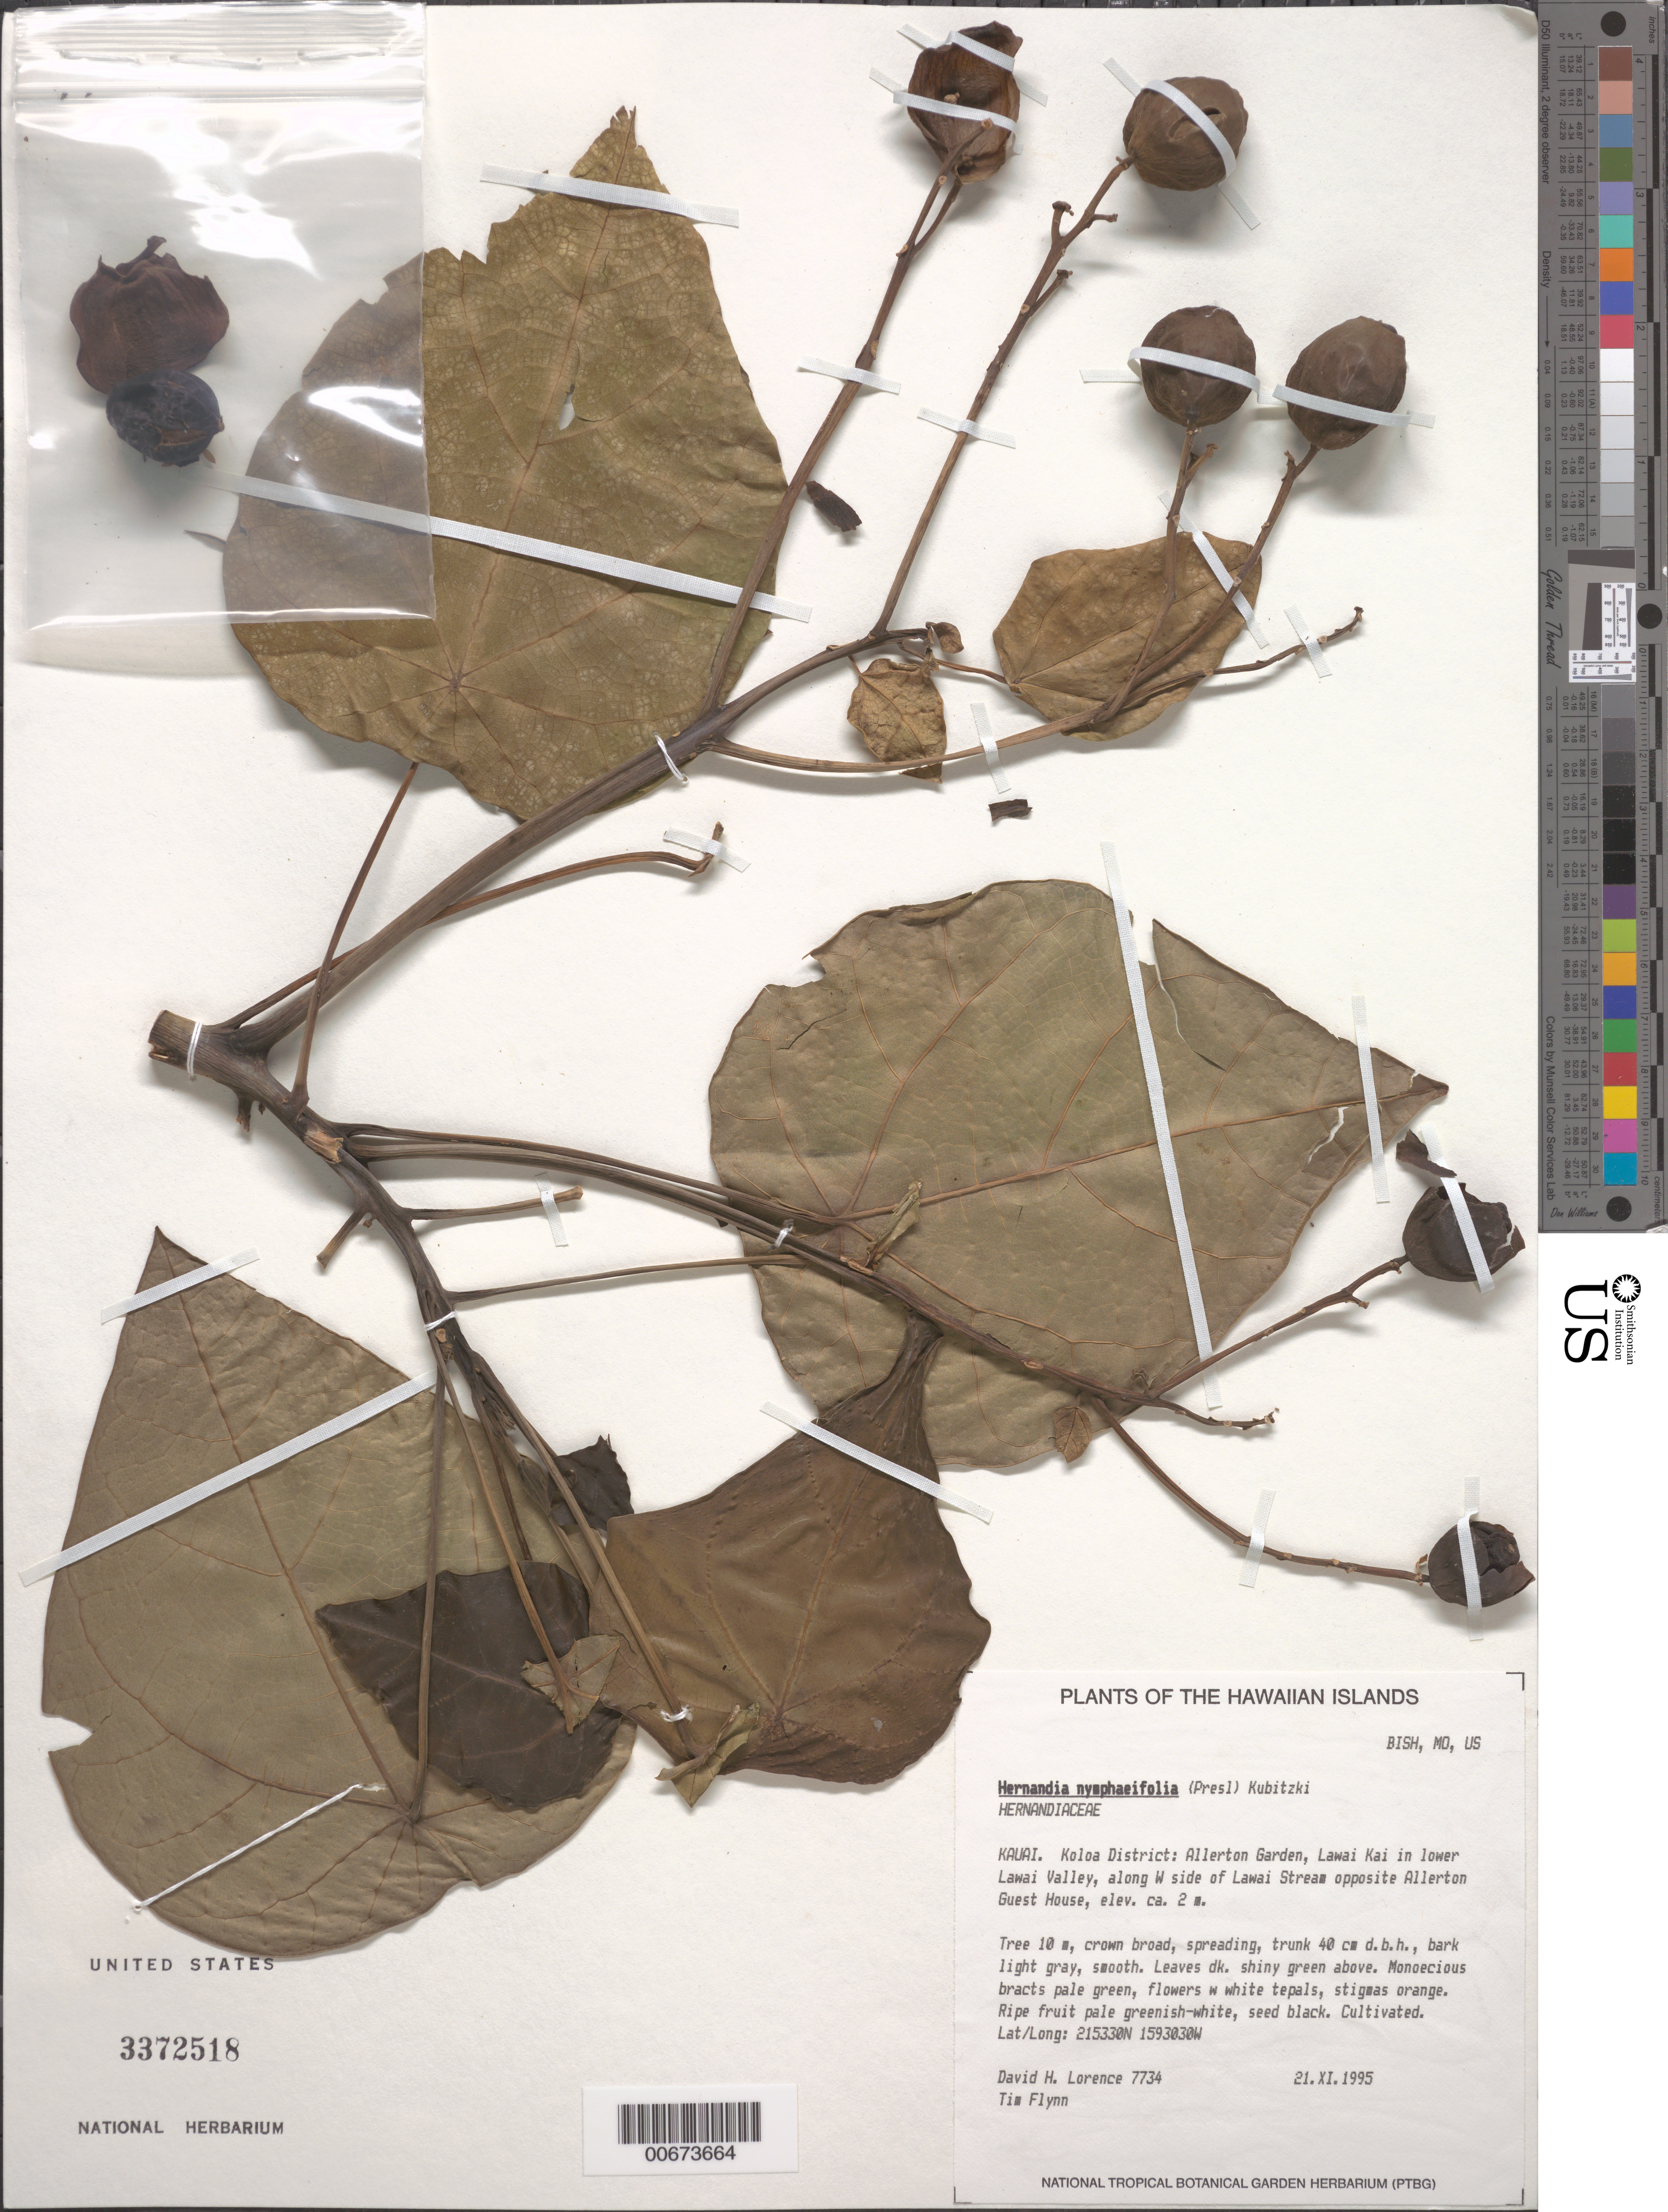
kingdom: Plantae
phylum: Tracheophyta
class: Magnoliopsida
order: Laurales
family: Hernandiaceae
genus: Hernandia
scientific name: Hernandia nymphaeifolia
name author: (C. Presl) Kubitzki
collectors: D. Lorence & T. W. Flynn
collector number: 7734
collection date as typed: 21 Nov 1995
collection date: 1995-11-21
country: United States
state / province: Hawaii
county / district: Kauai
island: Kaua'i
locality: Koloa District: Allerton Garden, Lawai Kai in lower Lawai Valley, along W side of Lawai stream opposite Allerton Guest House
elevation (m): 2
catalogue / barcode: US 3372518